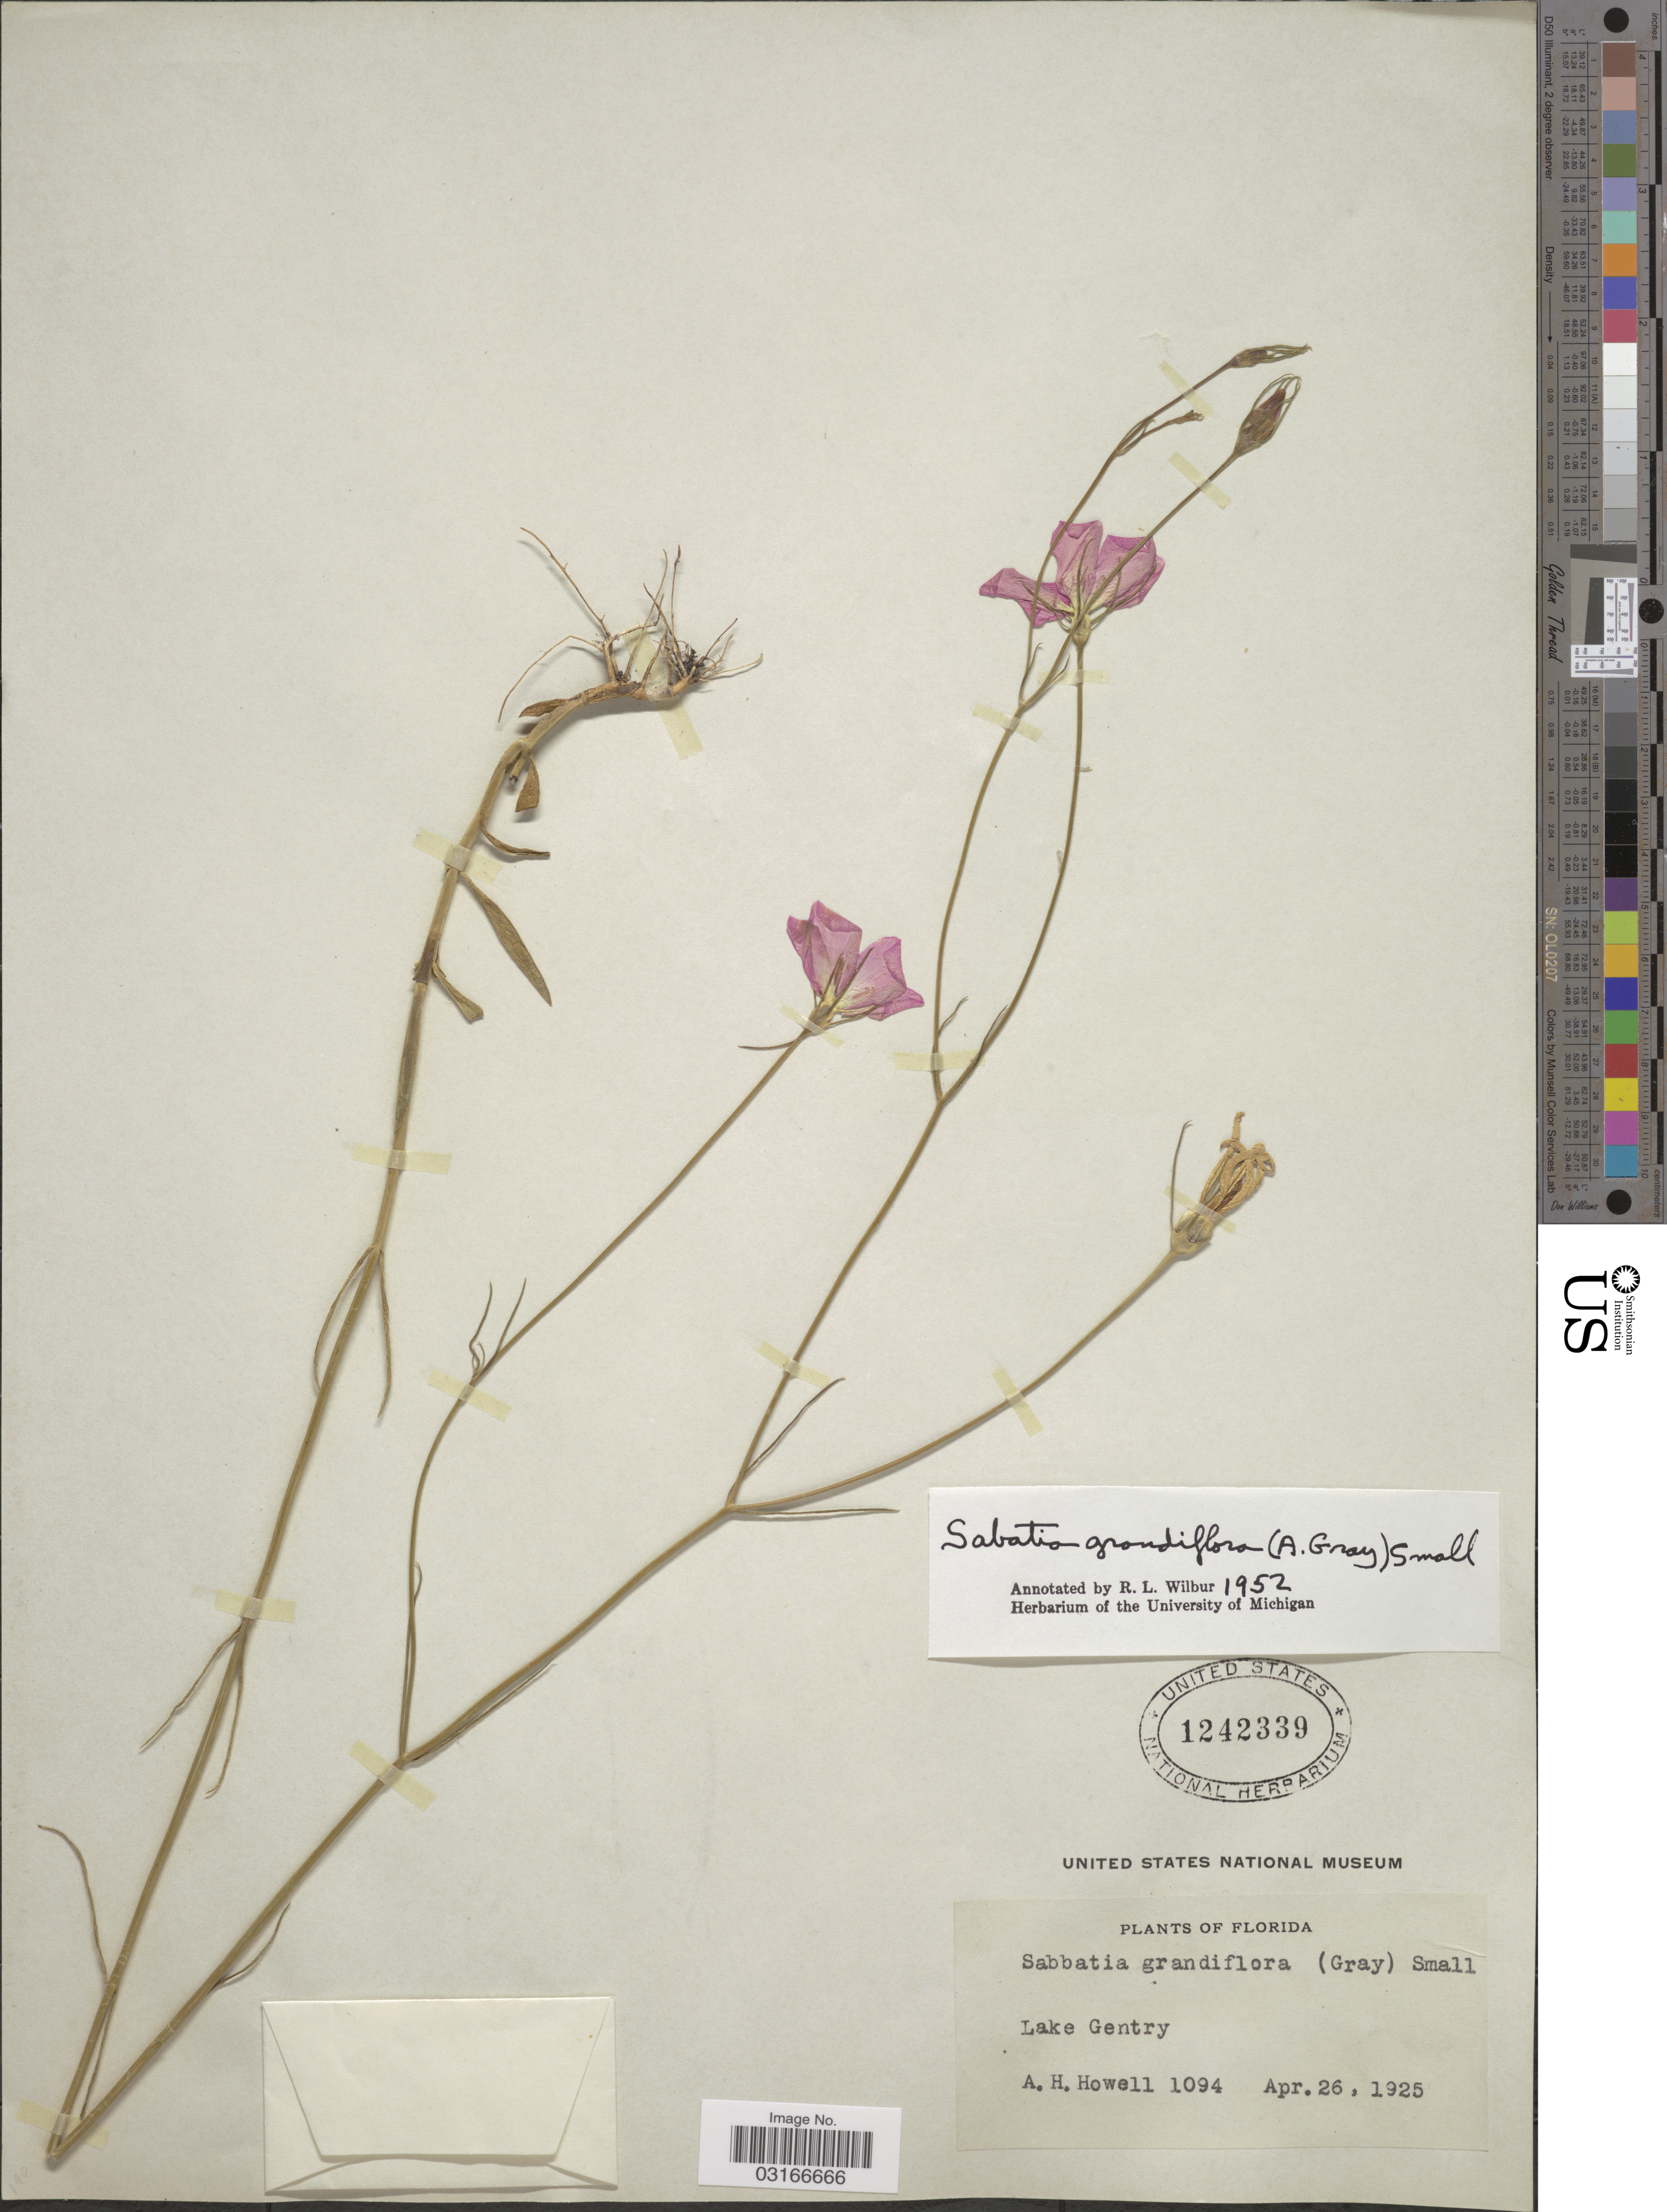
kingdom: Plantae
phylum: Tracheophyta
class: Magnoliopsida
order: Gentianales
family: Gentianaceae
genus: Sabatia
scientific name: Sabatia grandiflora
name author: (A. Gray) Small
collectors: A. Howell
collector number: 1094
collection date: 1925-04-26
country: United States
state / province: Florida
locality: Lake Gentry.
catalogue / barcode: US 1242339